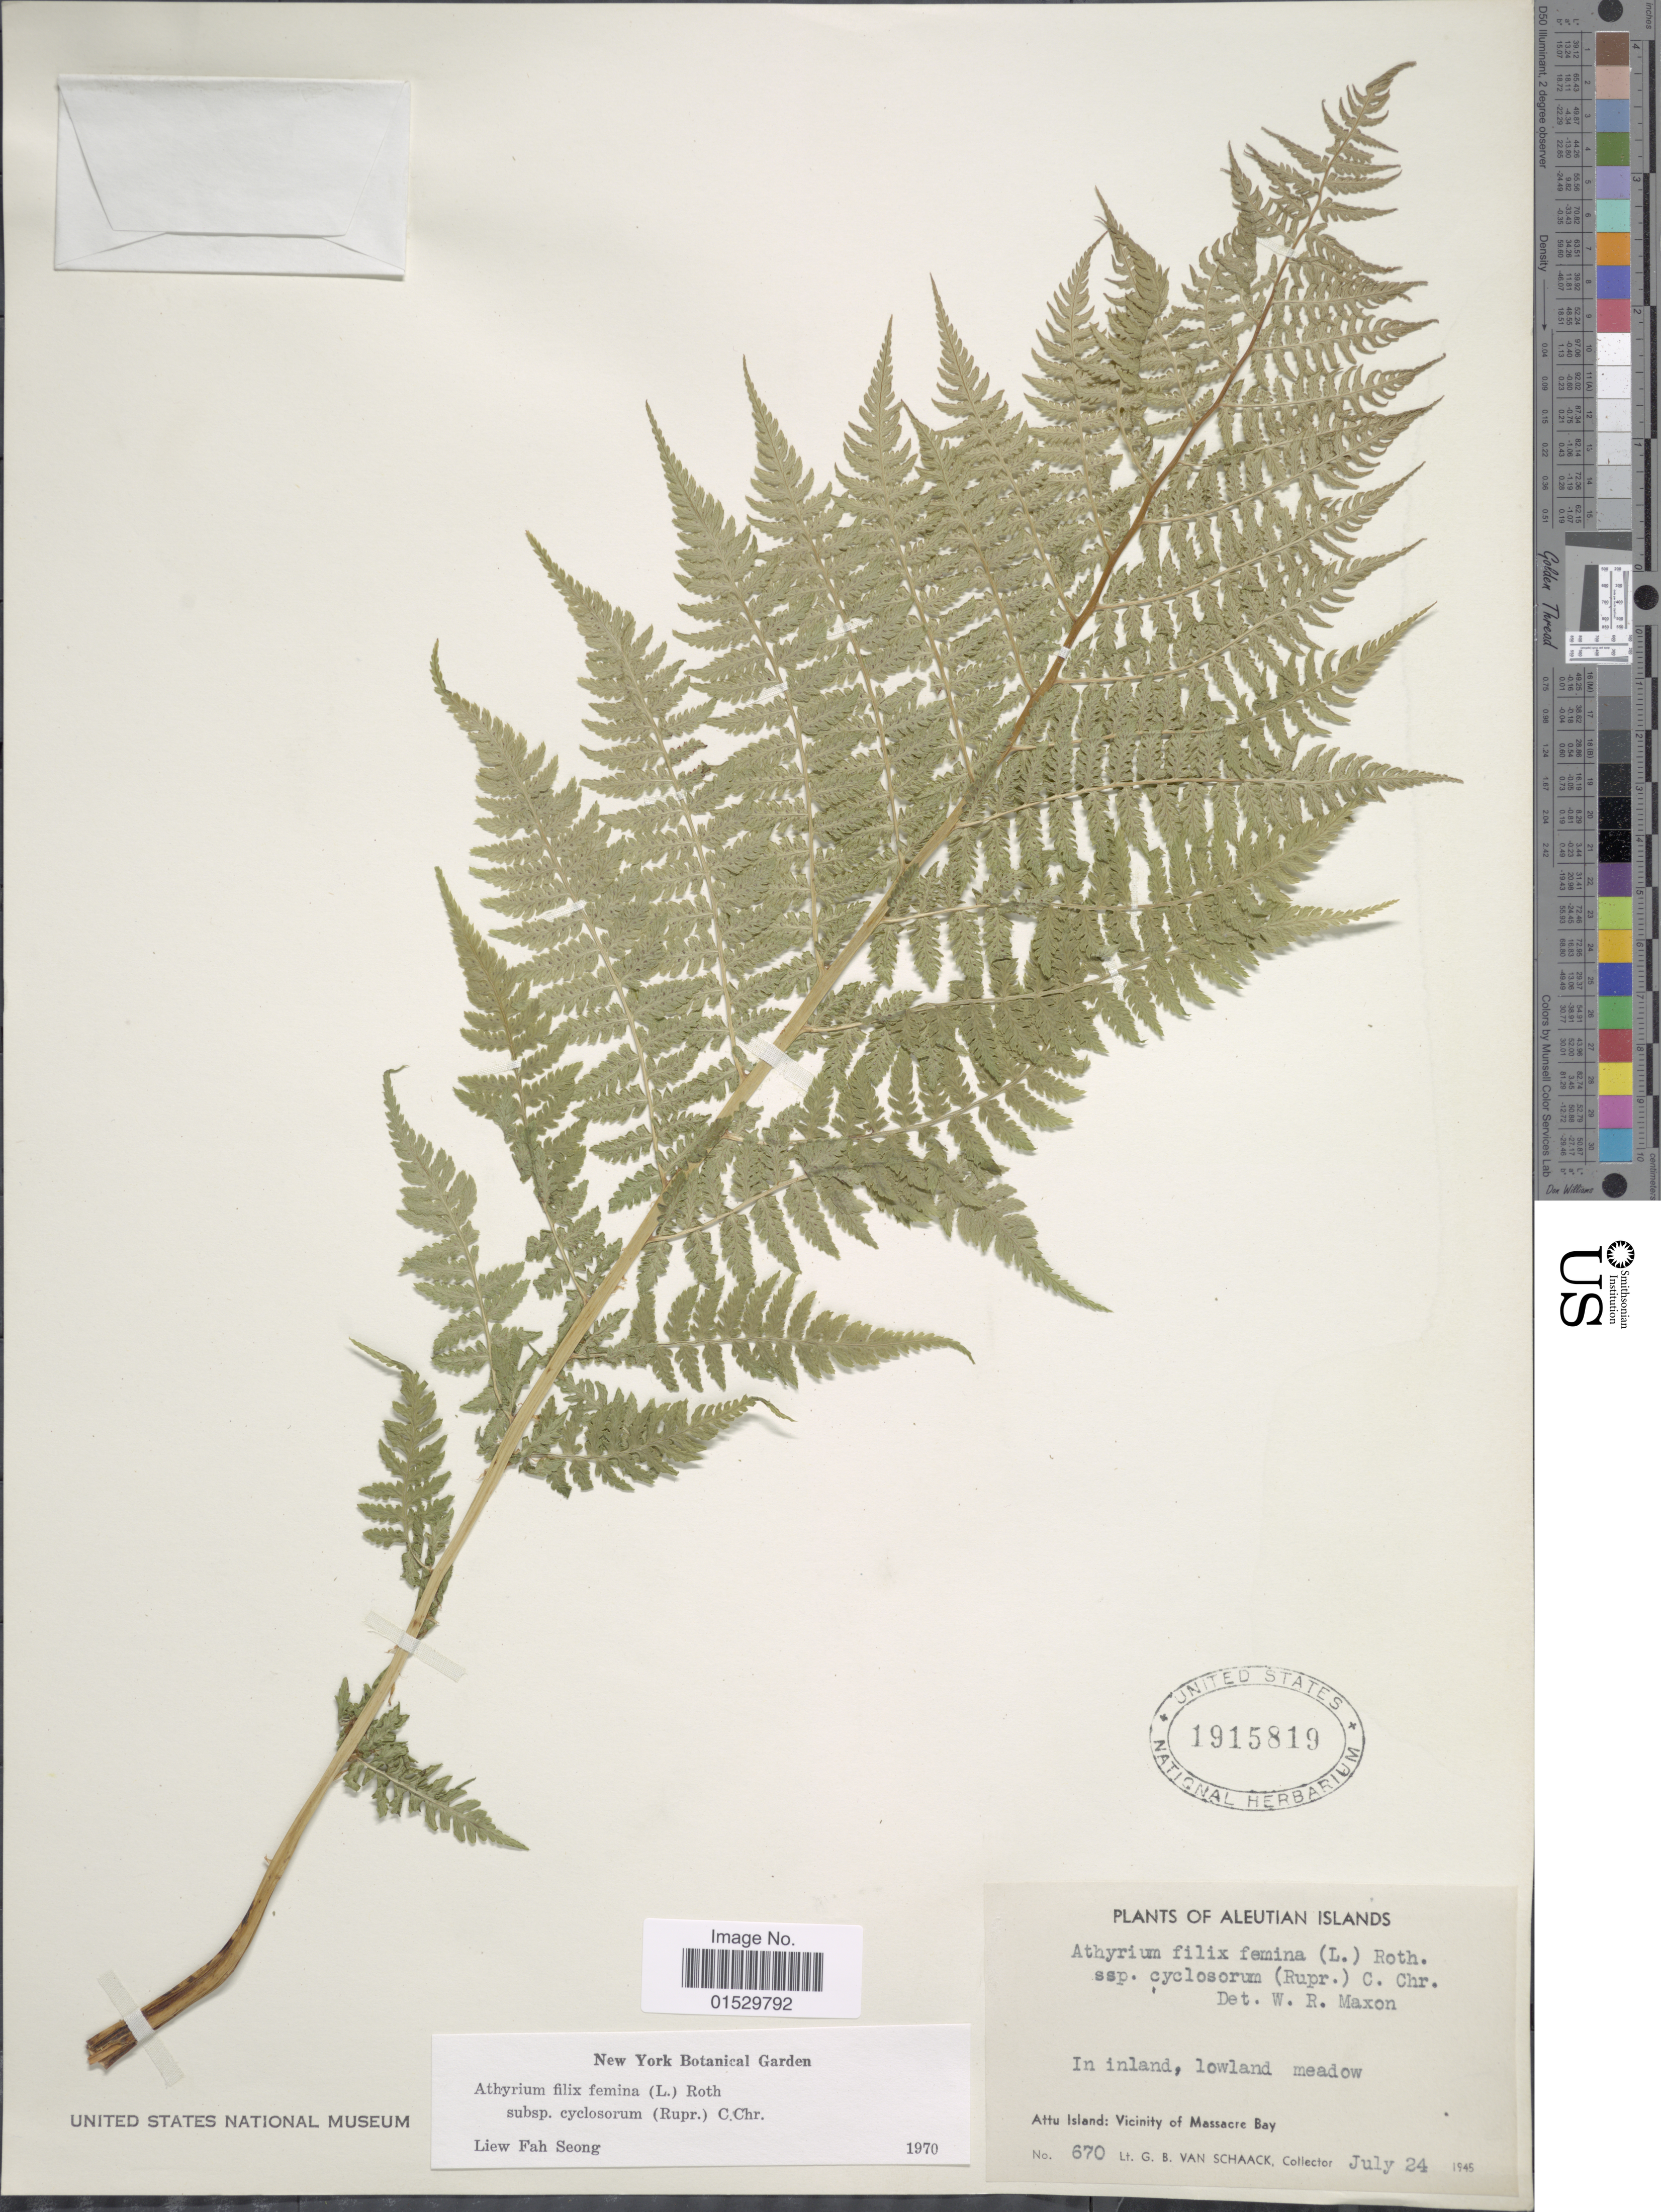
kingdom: Plantae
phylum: Tracheophyta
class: Polypodiopsida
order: Polypodiales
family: Athyriaceae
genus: Athyrium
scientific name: Athyrium filix-femina subsp. cyclosorum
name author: (Rupr.) C. Chr.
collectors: G. Van Schaack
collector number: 670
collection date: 1945-07-24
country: United States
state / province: Alaska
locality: Aleutian Islands, In inland, lowland meadow, Attu Island: Vicinity of Massacre Bay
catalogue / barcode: US 1915819